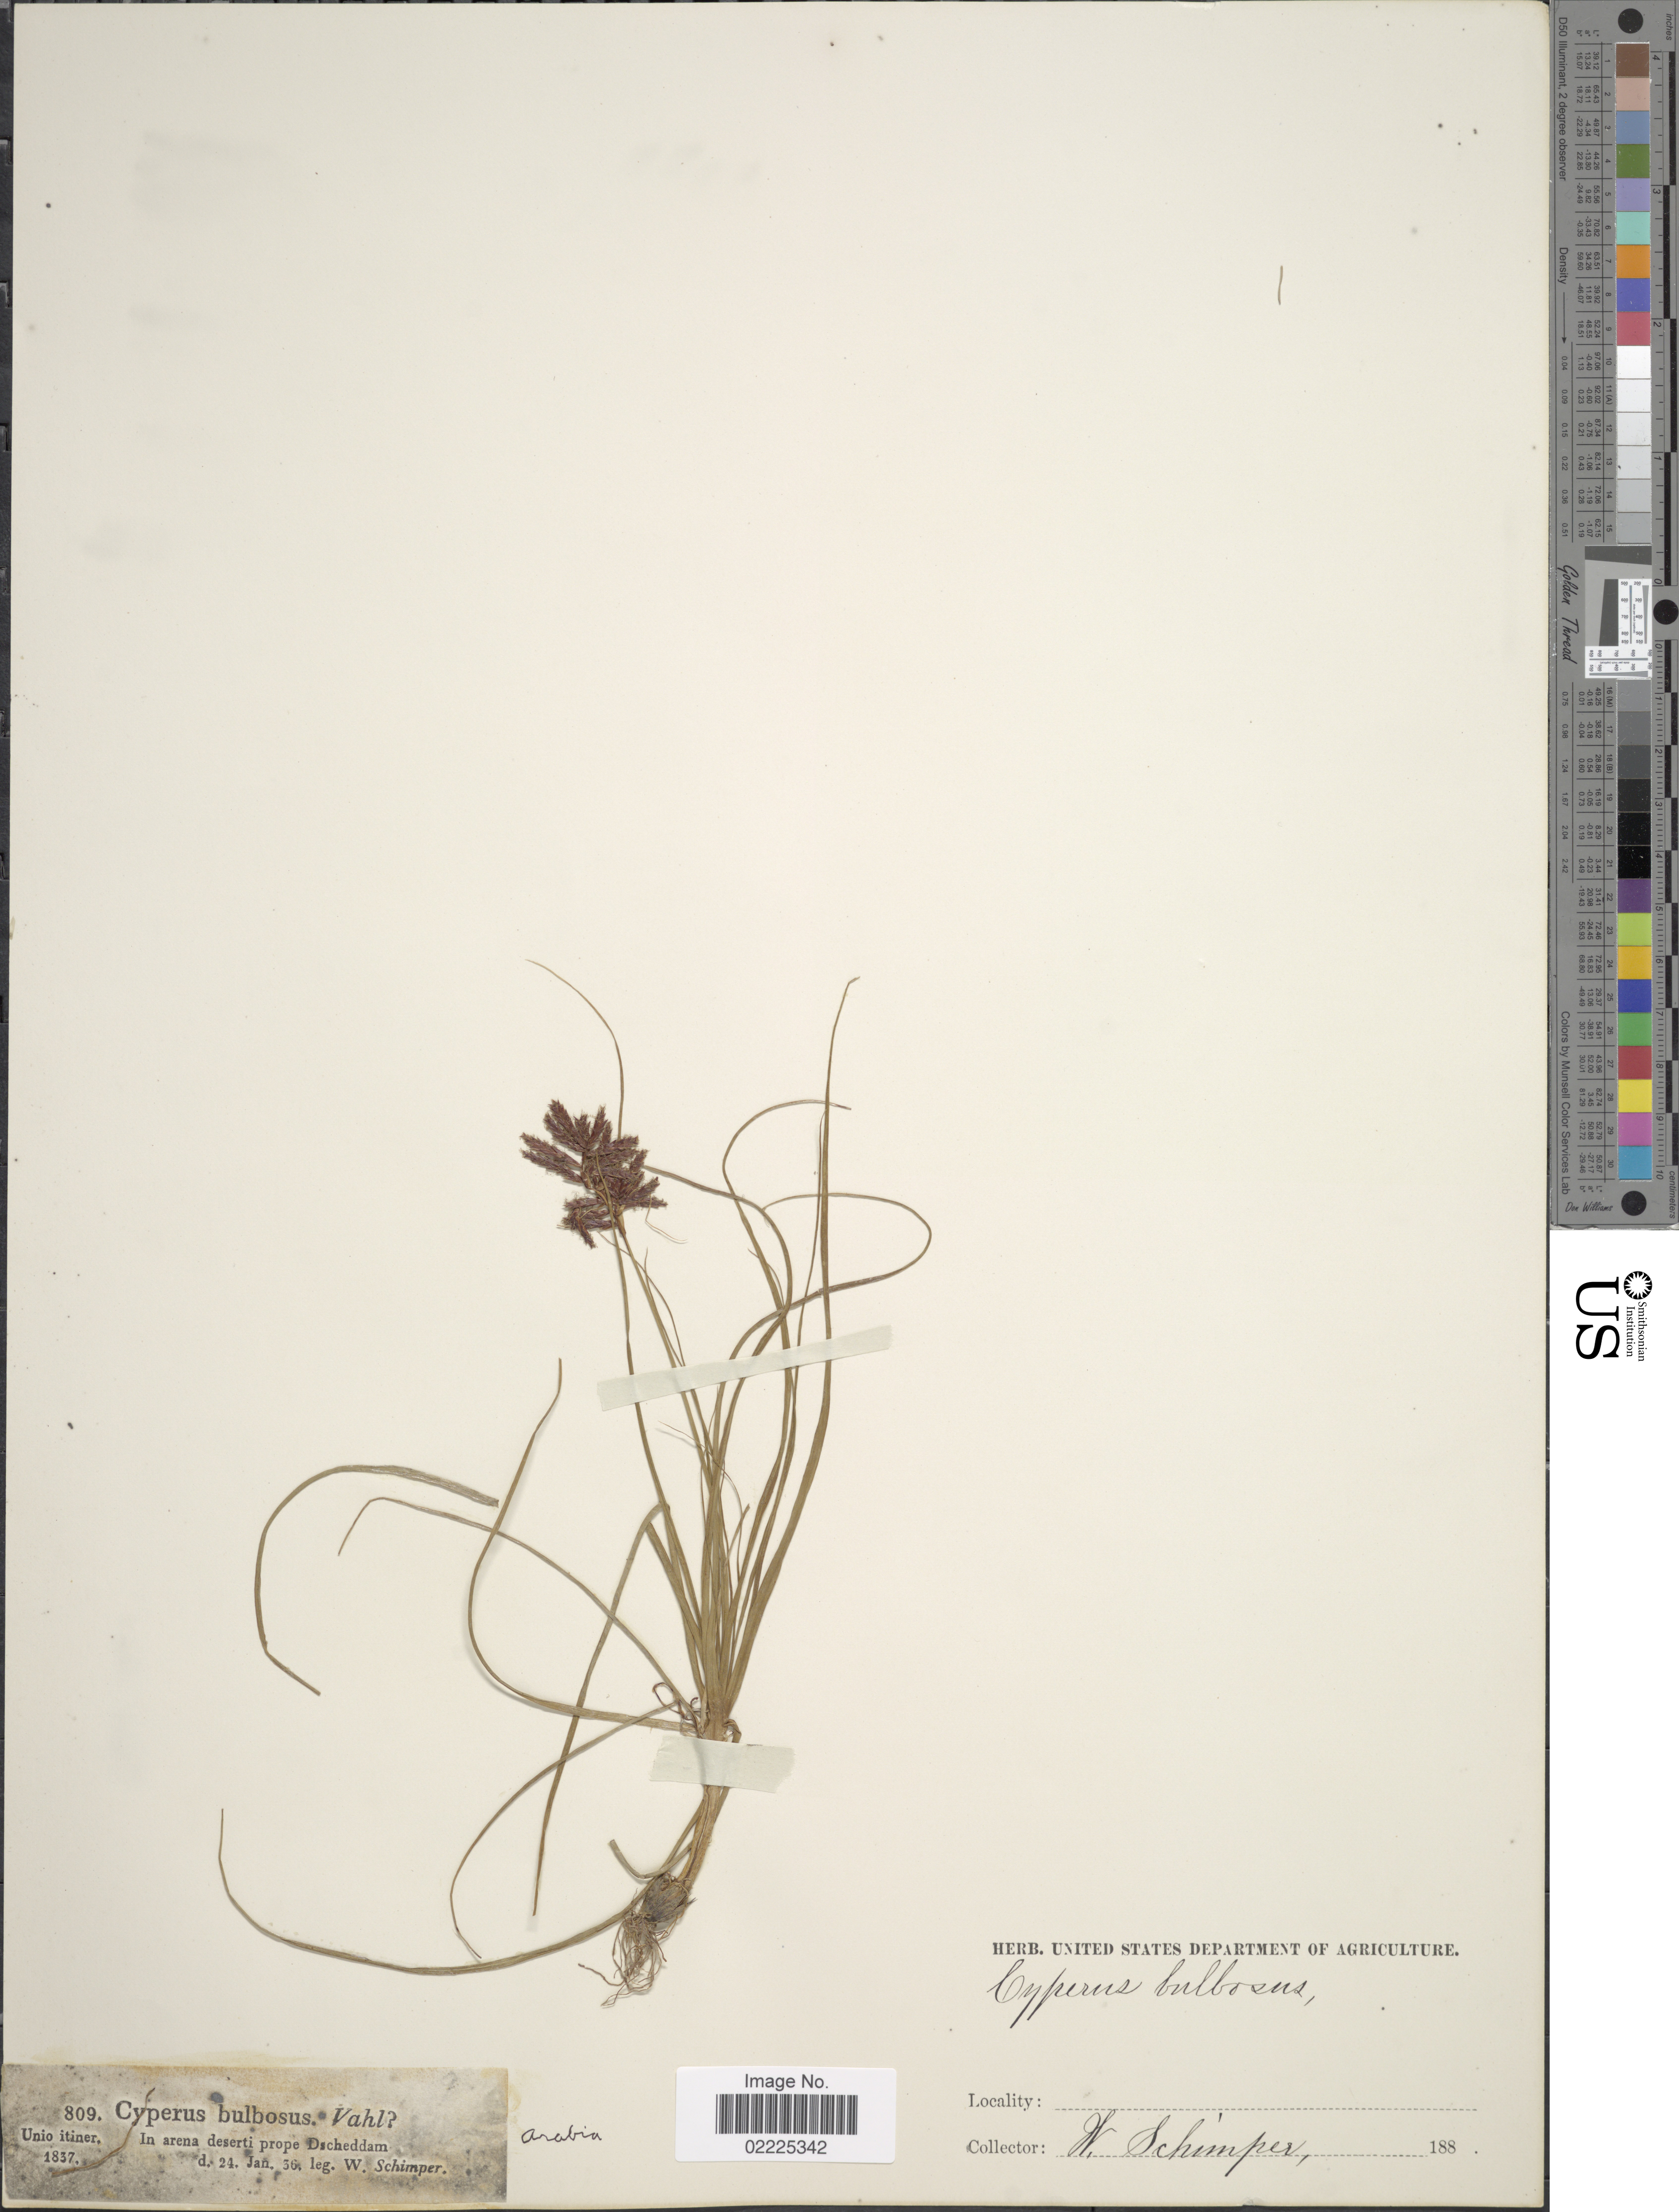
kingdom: Plantae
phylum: Tracheophyta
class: Liliopsida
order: Poales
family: Cyperaceae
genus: Cyperus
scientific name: Cyperus bulbosus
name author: Vahl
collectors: W. Schimper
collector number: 809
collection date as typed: Transcribed d/m/y: 24/1/56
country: Saudi Arabia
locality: In arena deserti prope Dscheddam